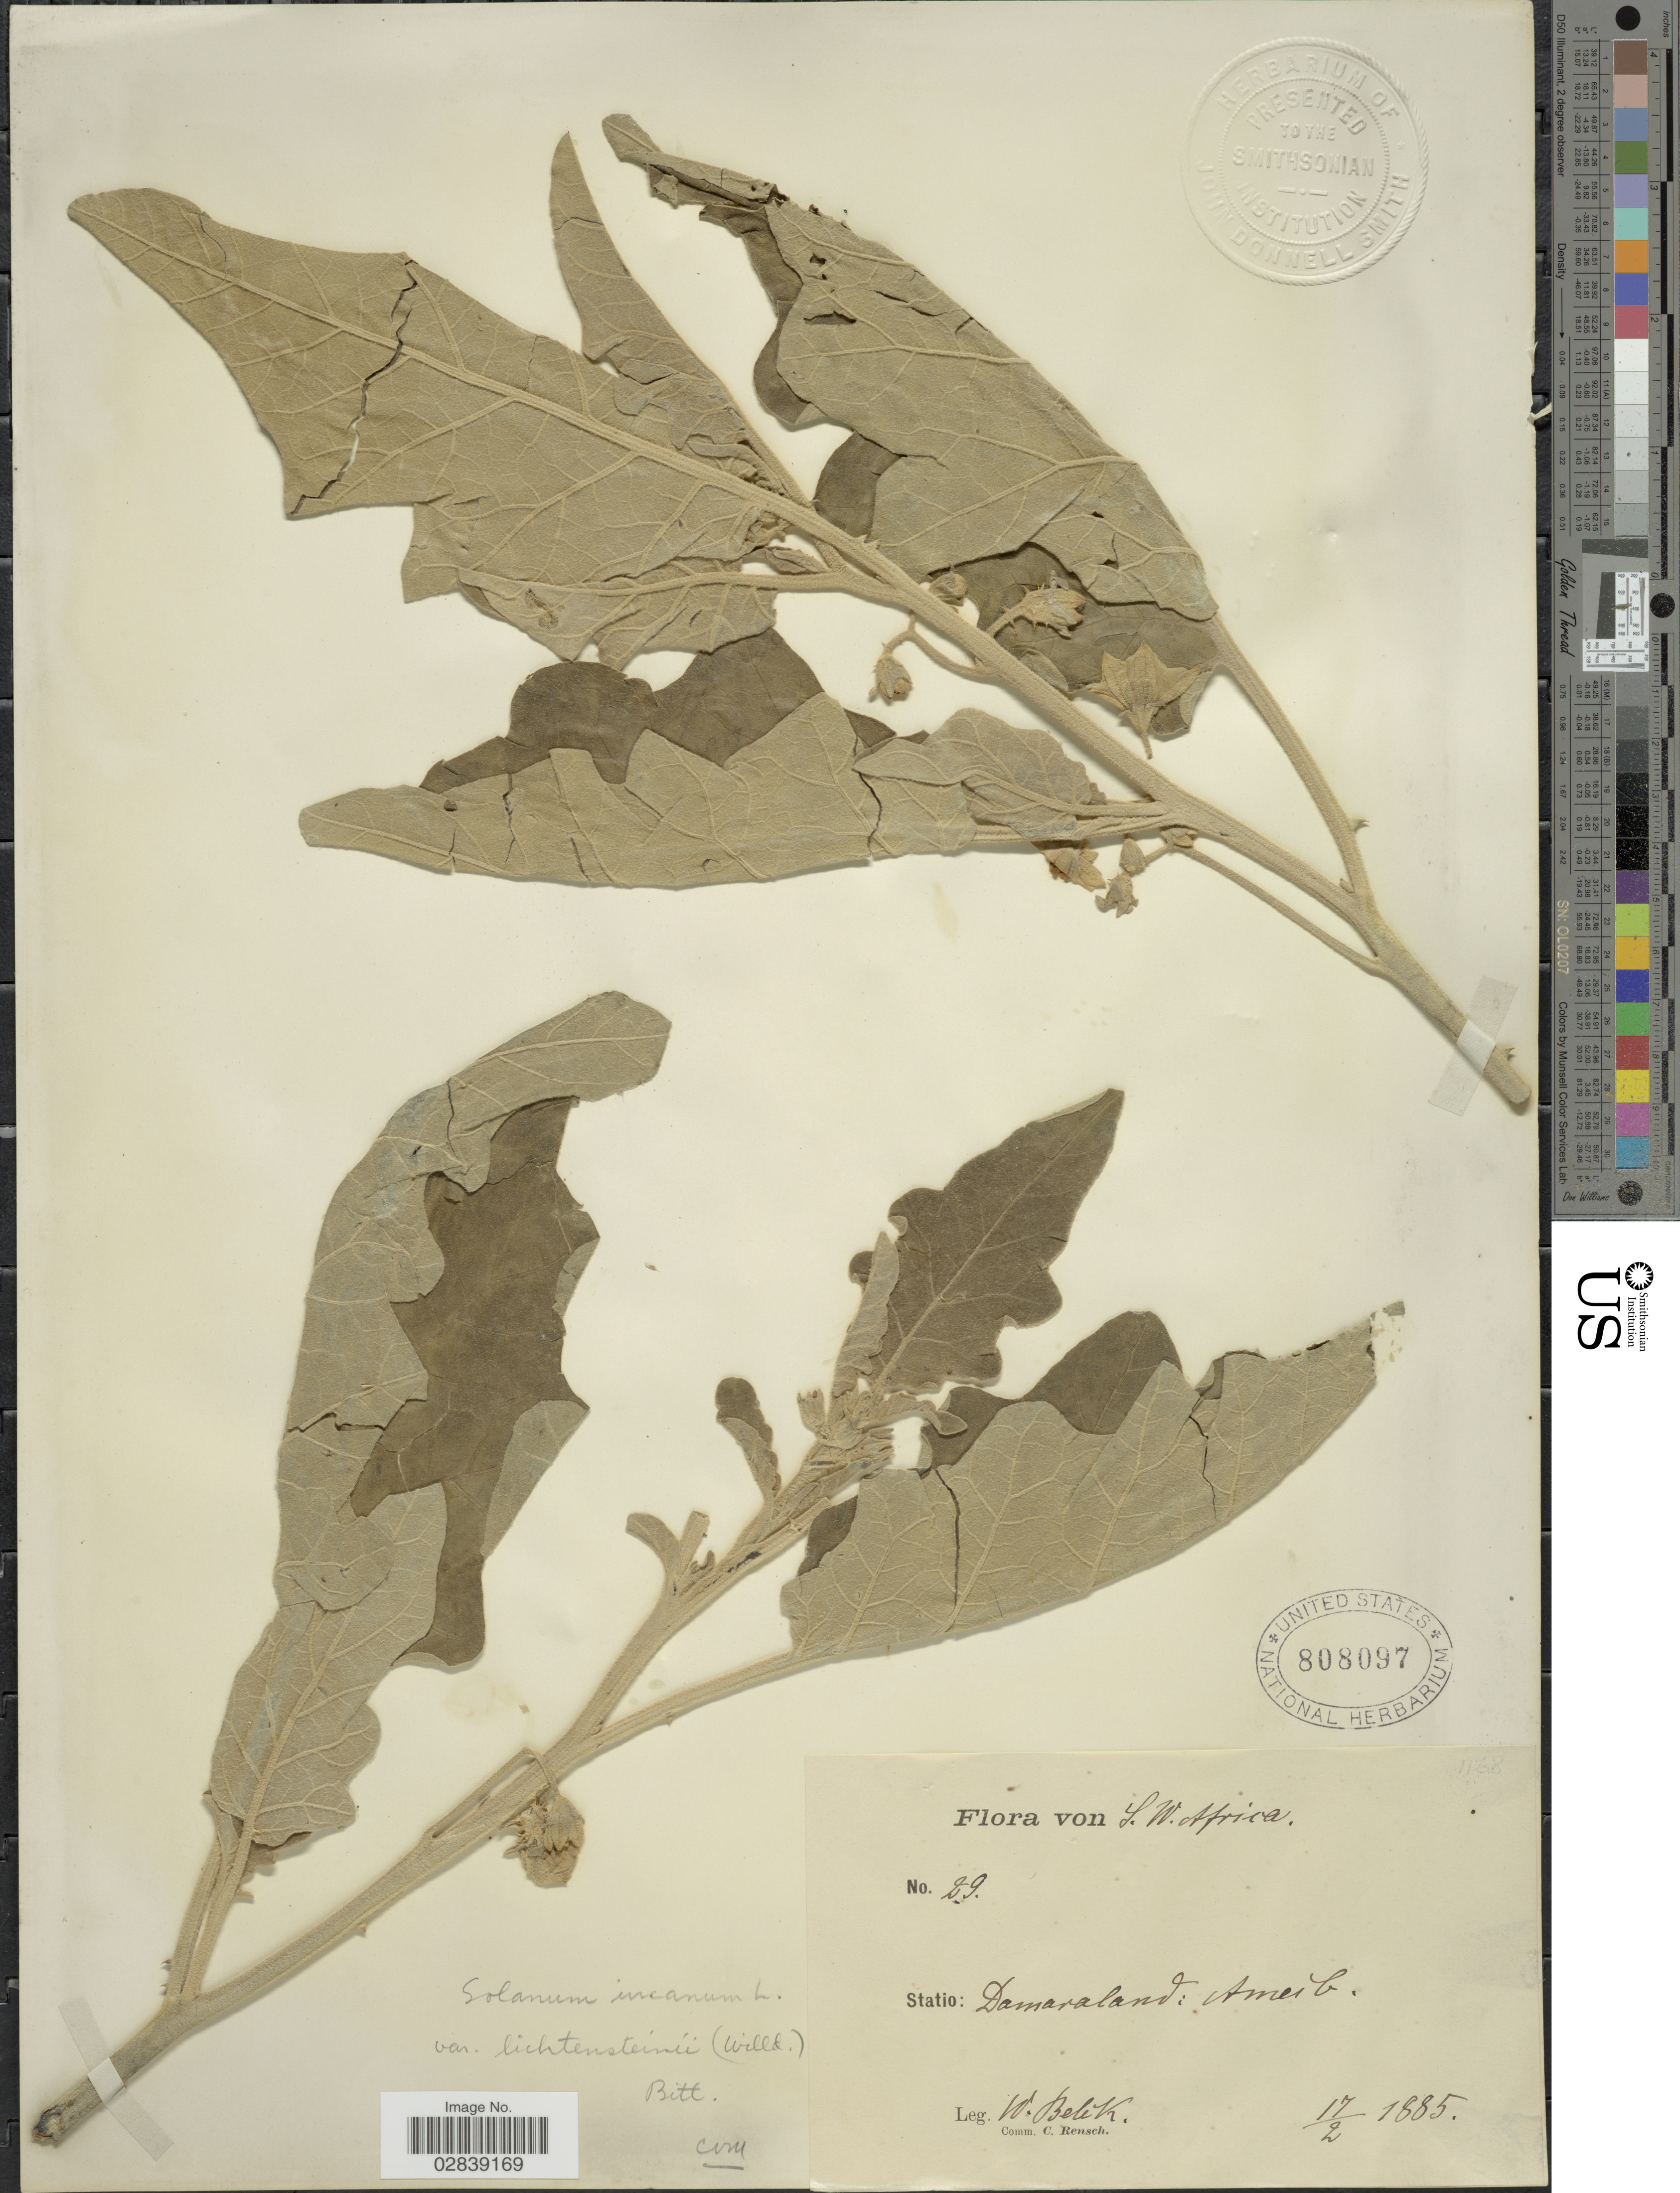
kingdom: Plantae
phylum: Tracheophyta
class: Magnoliopsida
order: Solanales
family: Solanaceae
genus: Solanum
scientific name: Solanum incanum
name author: L.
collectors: W. Belck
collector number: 29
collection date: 1885-02-17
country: Namibia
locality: S.W. Africa. Damaraland: Ameib.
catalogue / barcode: US 808097